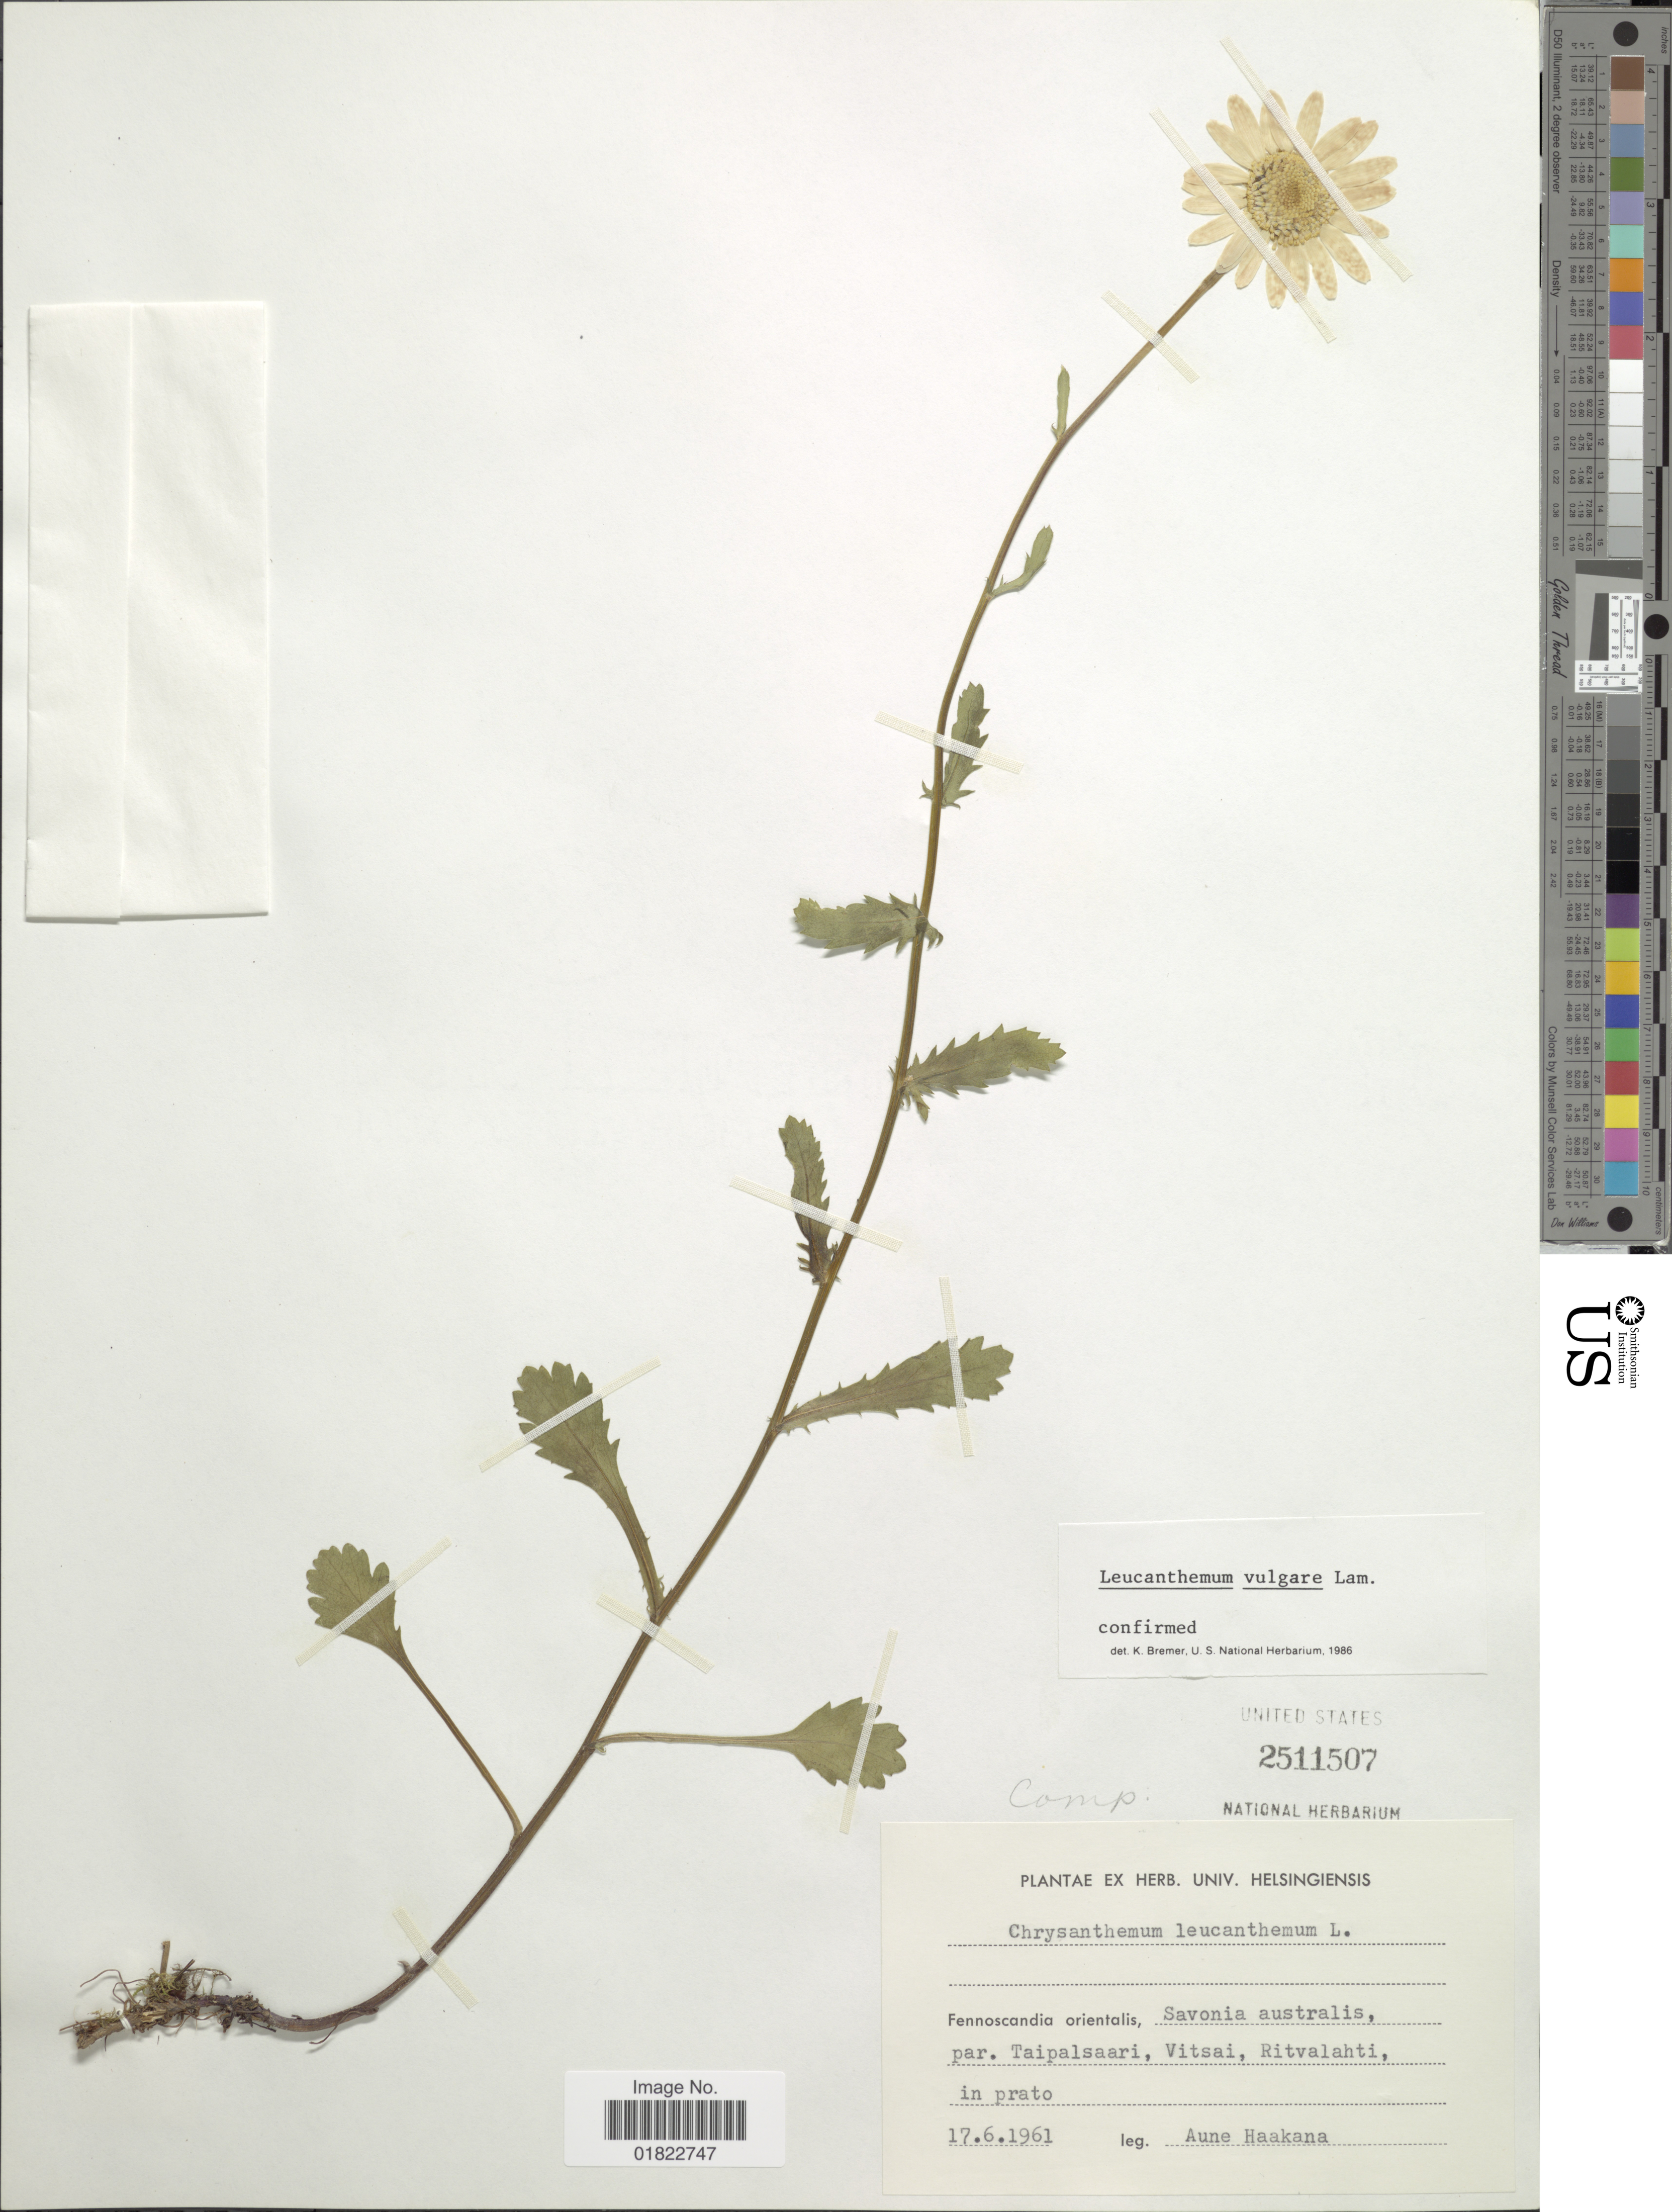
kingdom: Plantae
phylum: Tracheophyta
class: Magnoliopsida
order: Asterales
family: Asteraceae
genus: Leucanthemum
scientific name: Leucanthemum vulgare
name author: Lam.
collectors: A. Haakana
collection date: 1961-06-17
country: Finland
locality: Fennoscandia orientalis, Savonia australis, par. Taipalsaari, Vitsai, Ritvalahti in prato.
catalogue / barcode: US 2511507